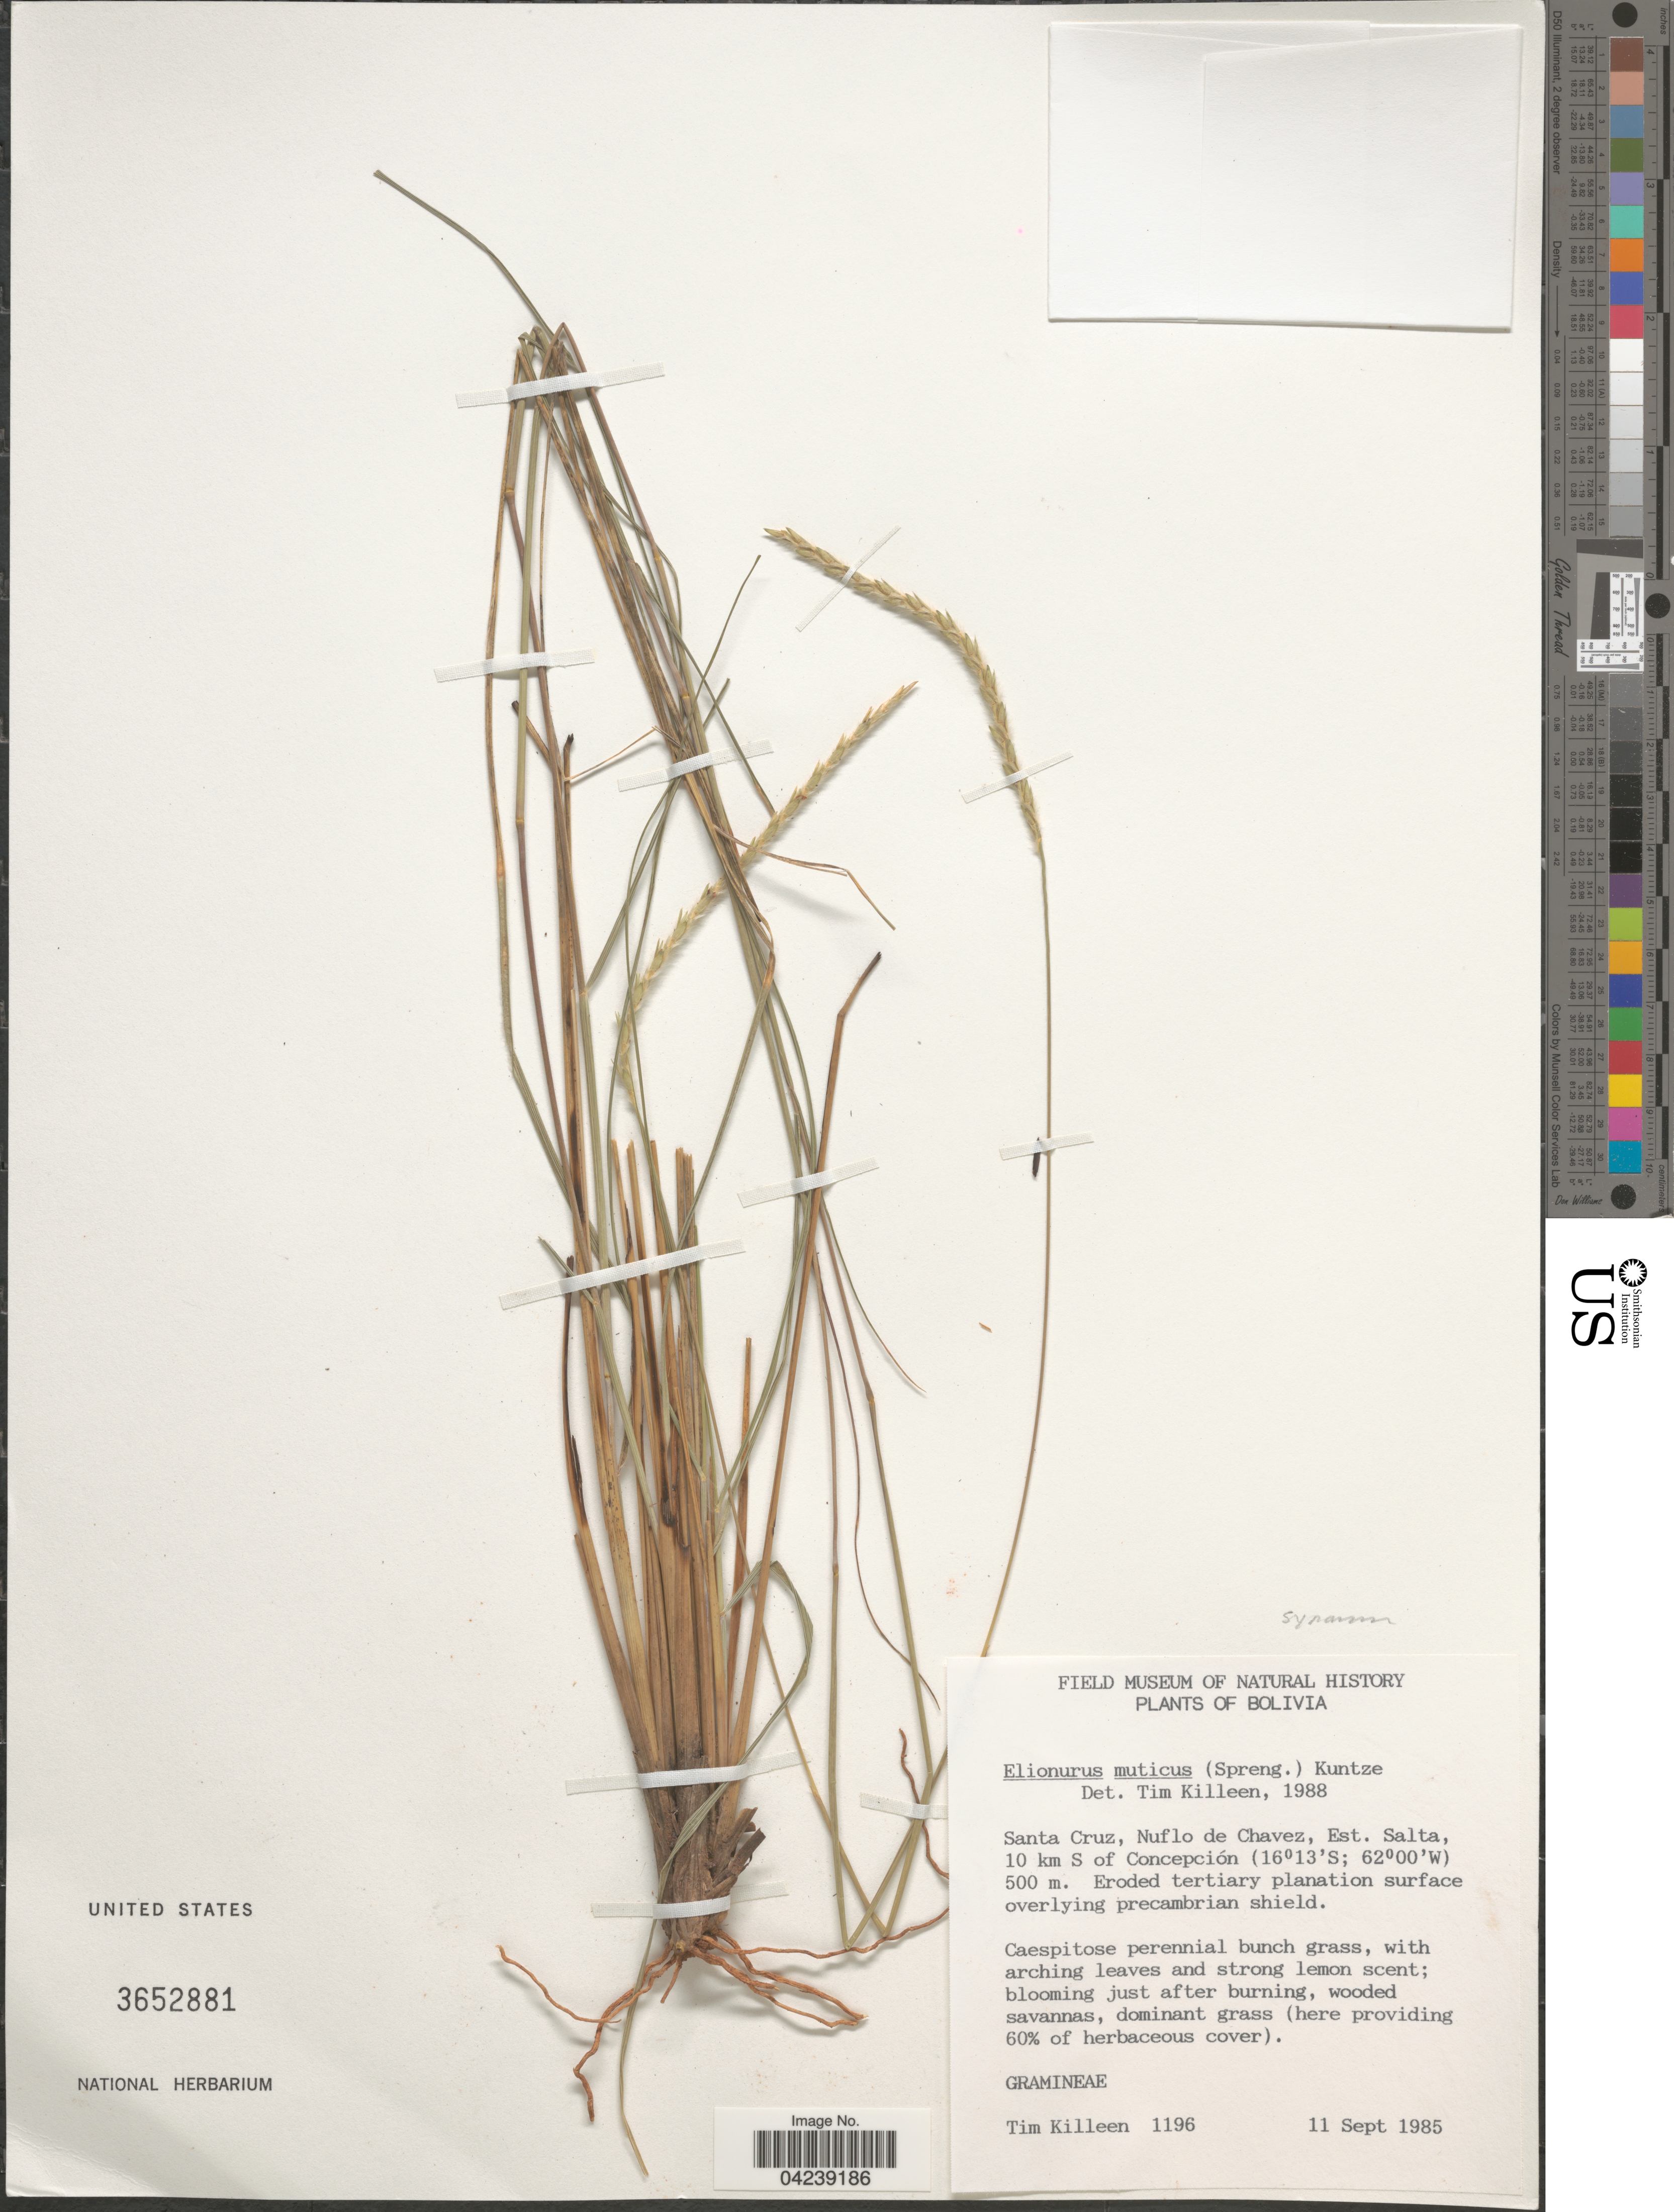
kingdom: Plantae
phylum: Tracheophyta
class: Liliopsida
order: Poales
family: Poaceae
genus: Elionurus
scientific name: Elionurus muticus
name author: (Spreng.) Kuntze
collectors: T. J. Killeen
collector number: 1196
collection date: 1985-09-11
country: Bolivia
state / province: Santa Cruz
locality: Nuflo de Chavez, Est. Salta, 10 km S of Concepción.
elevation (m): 500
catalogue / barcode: US 3652881